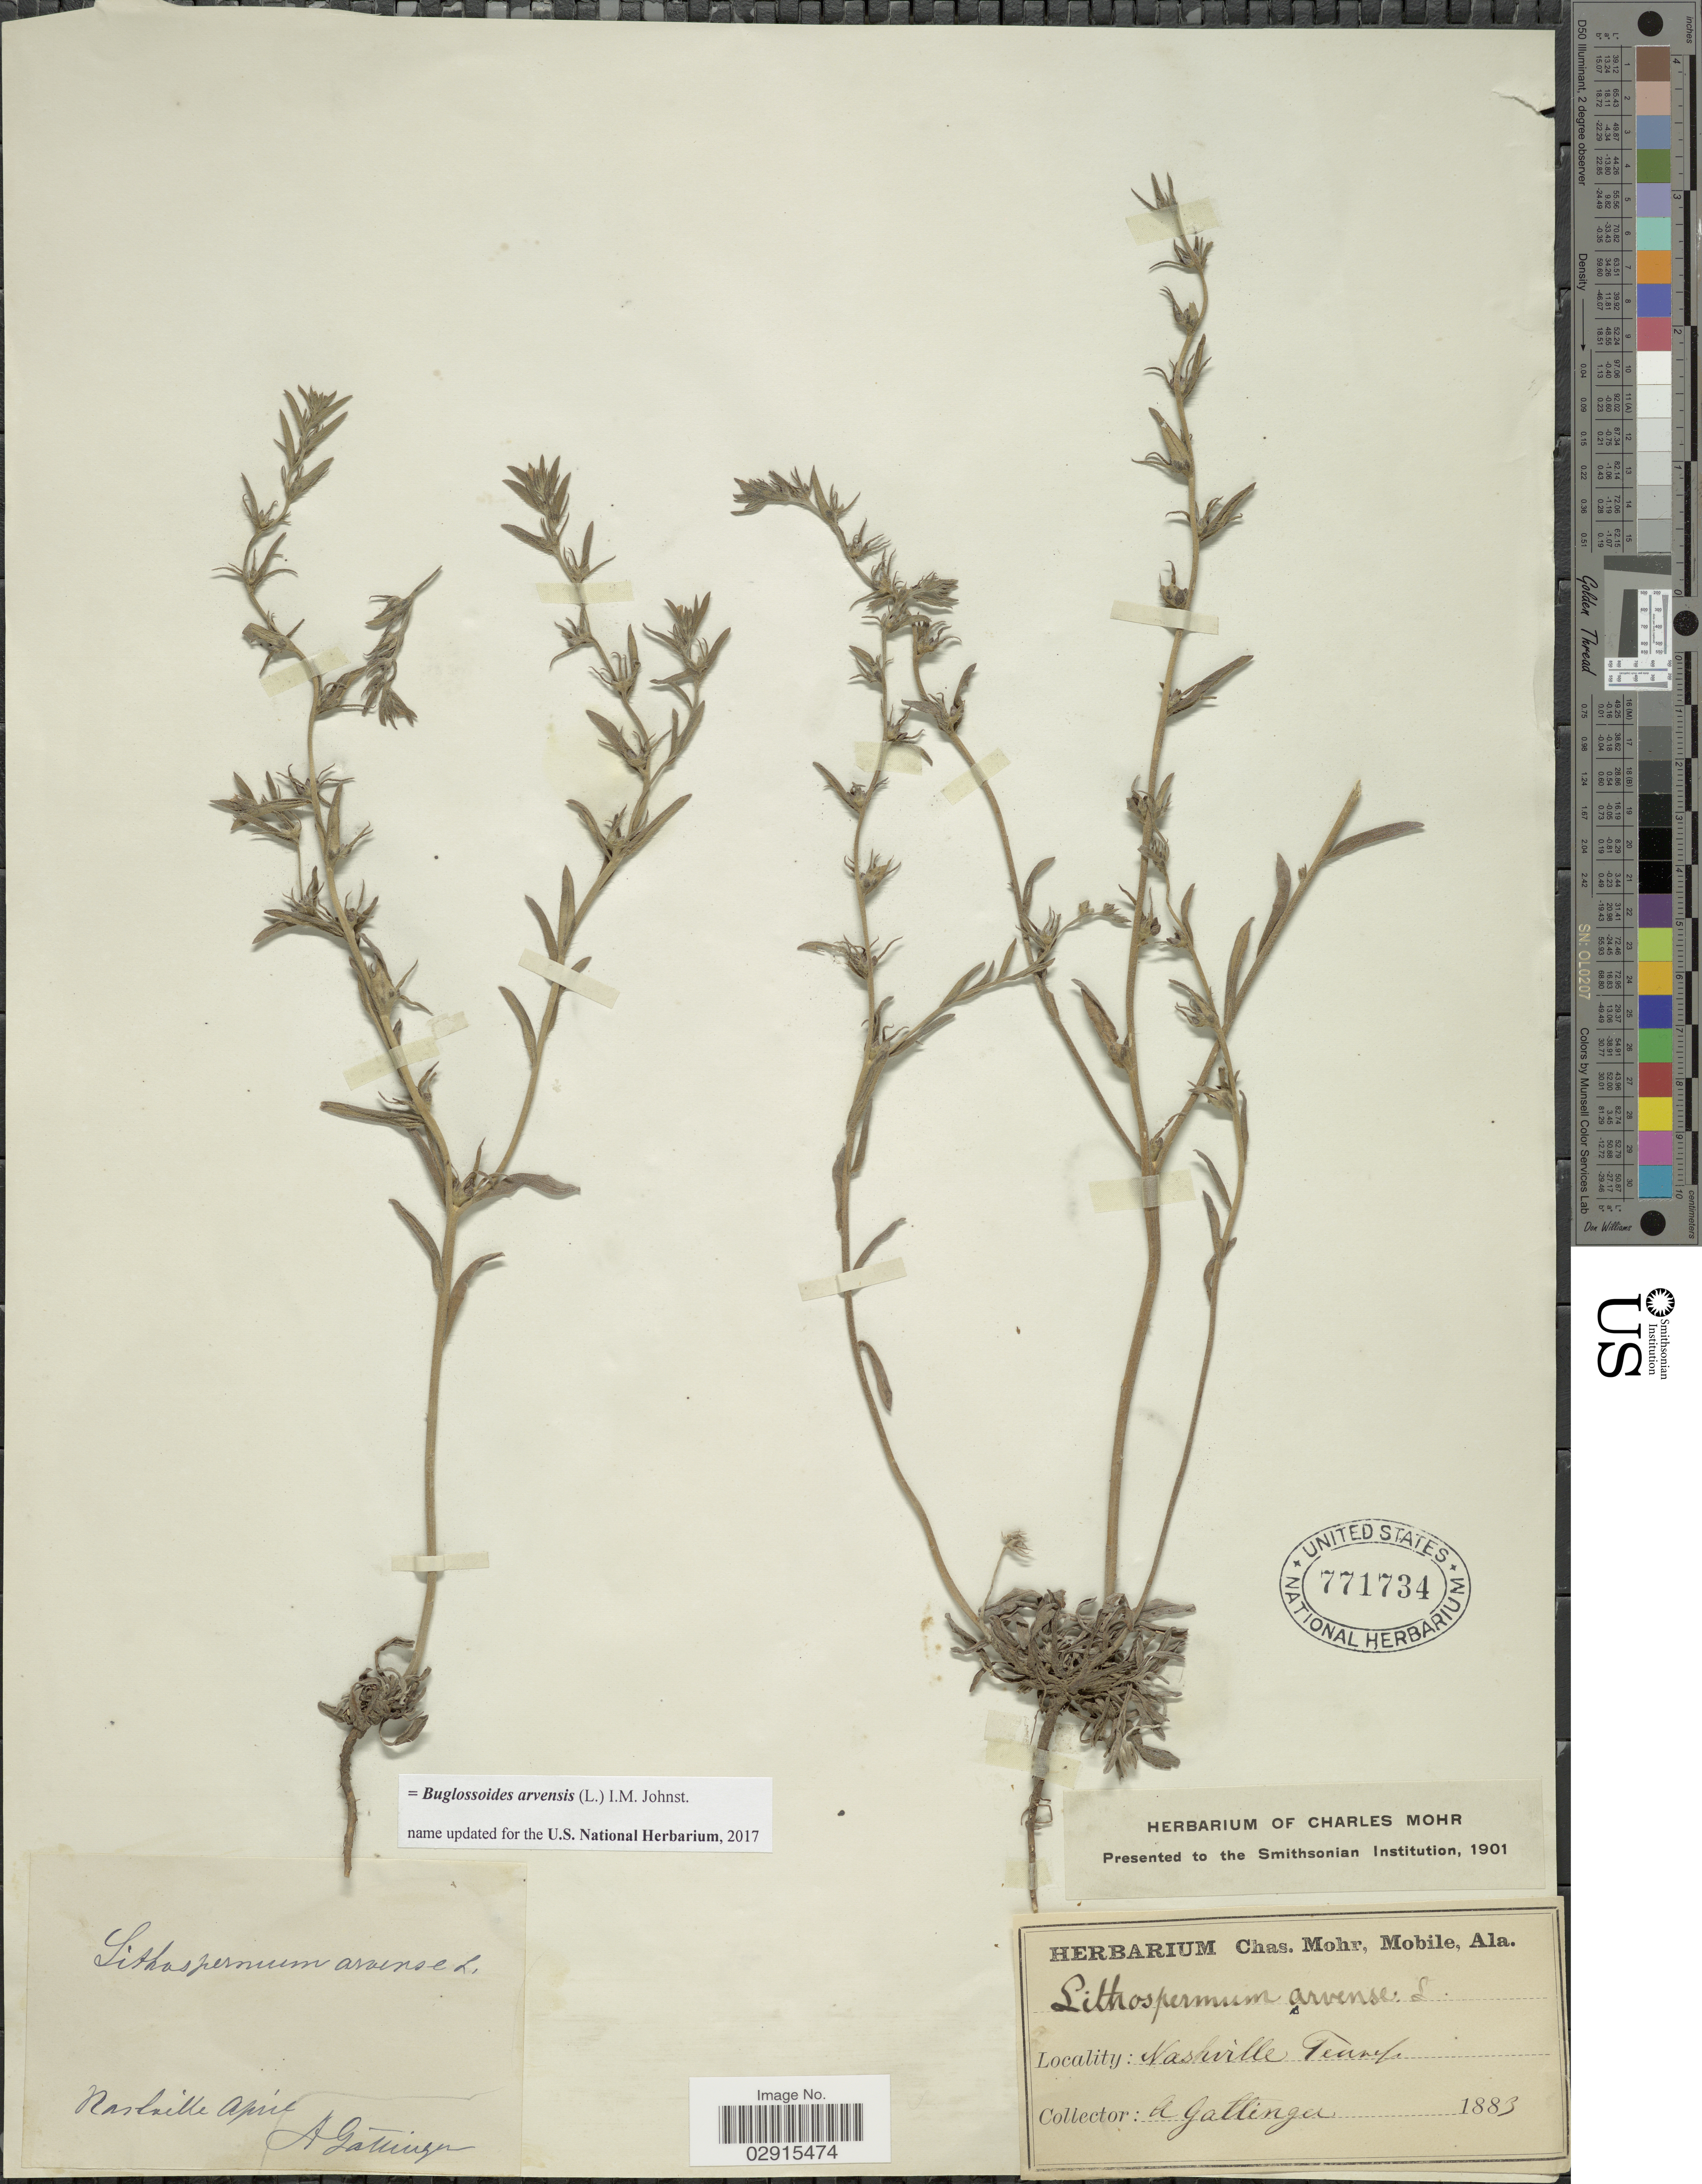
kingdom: Plantae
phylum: Tracheophyta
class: Magnoliopsida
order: Boraginales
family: Boraginaceae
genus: Buglossoides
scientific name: Buglossoides arvensis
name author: (L.) I.M. Johnst.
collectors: A. Gattinger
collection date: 1886-04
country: United States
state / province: Tennessee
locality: Nashville Tennes.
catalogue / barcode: US 771734